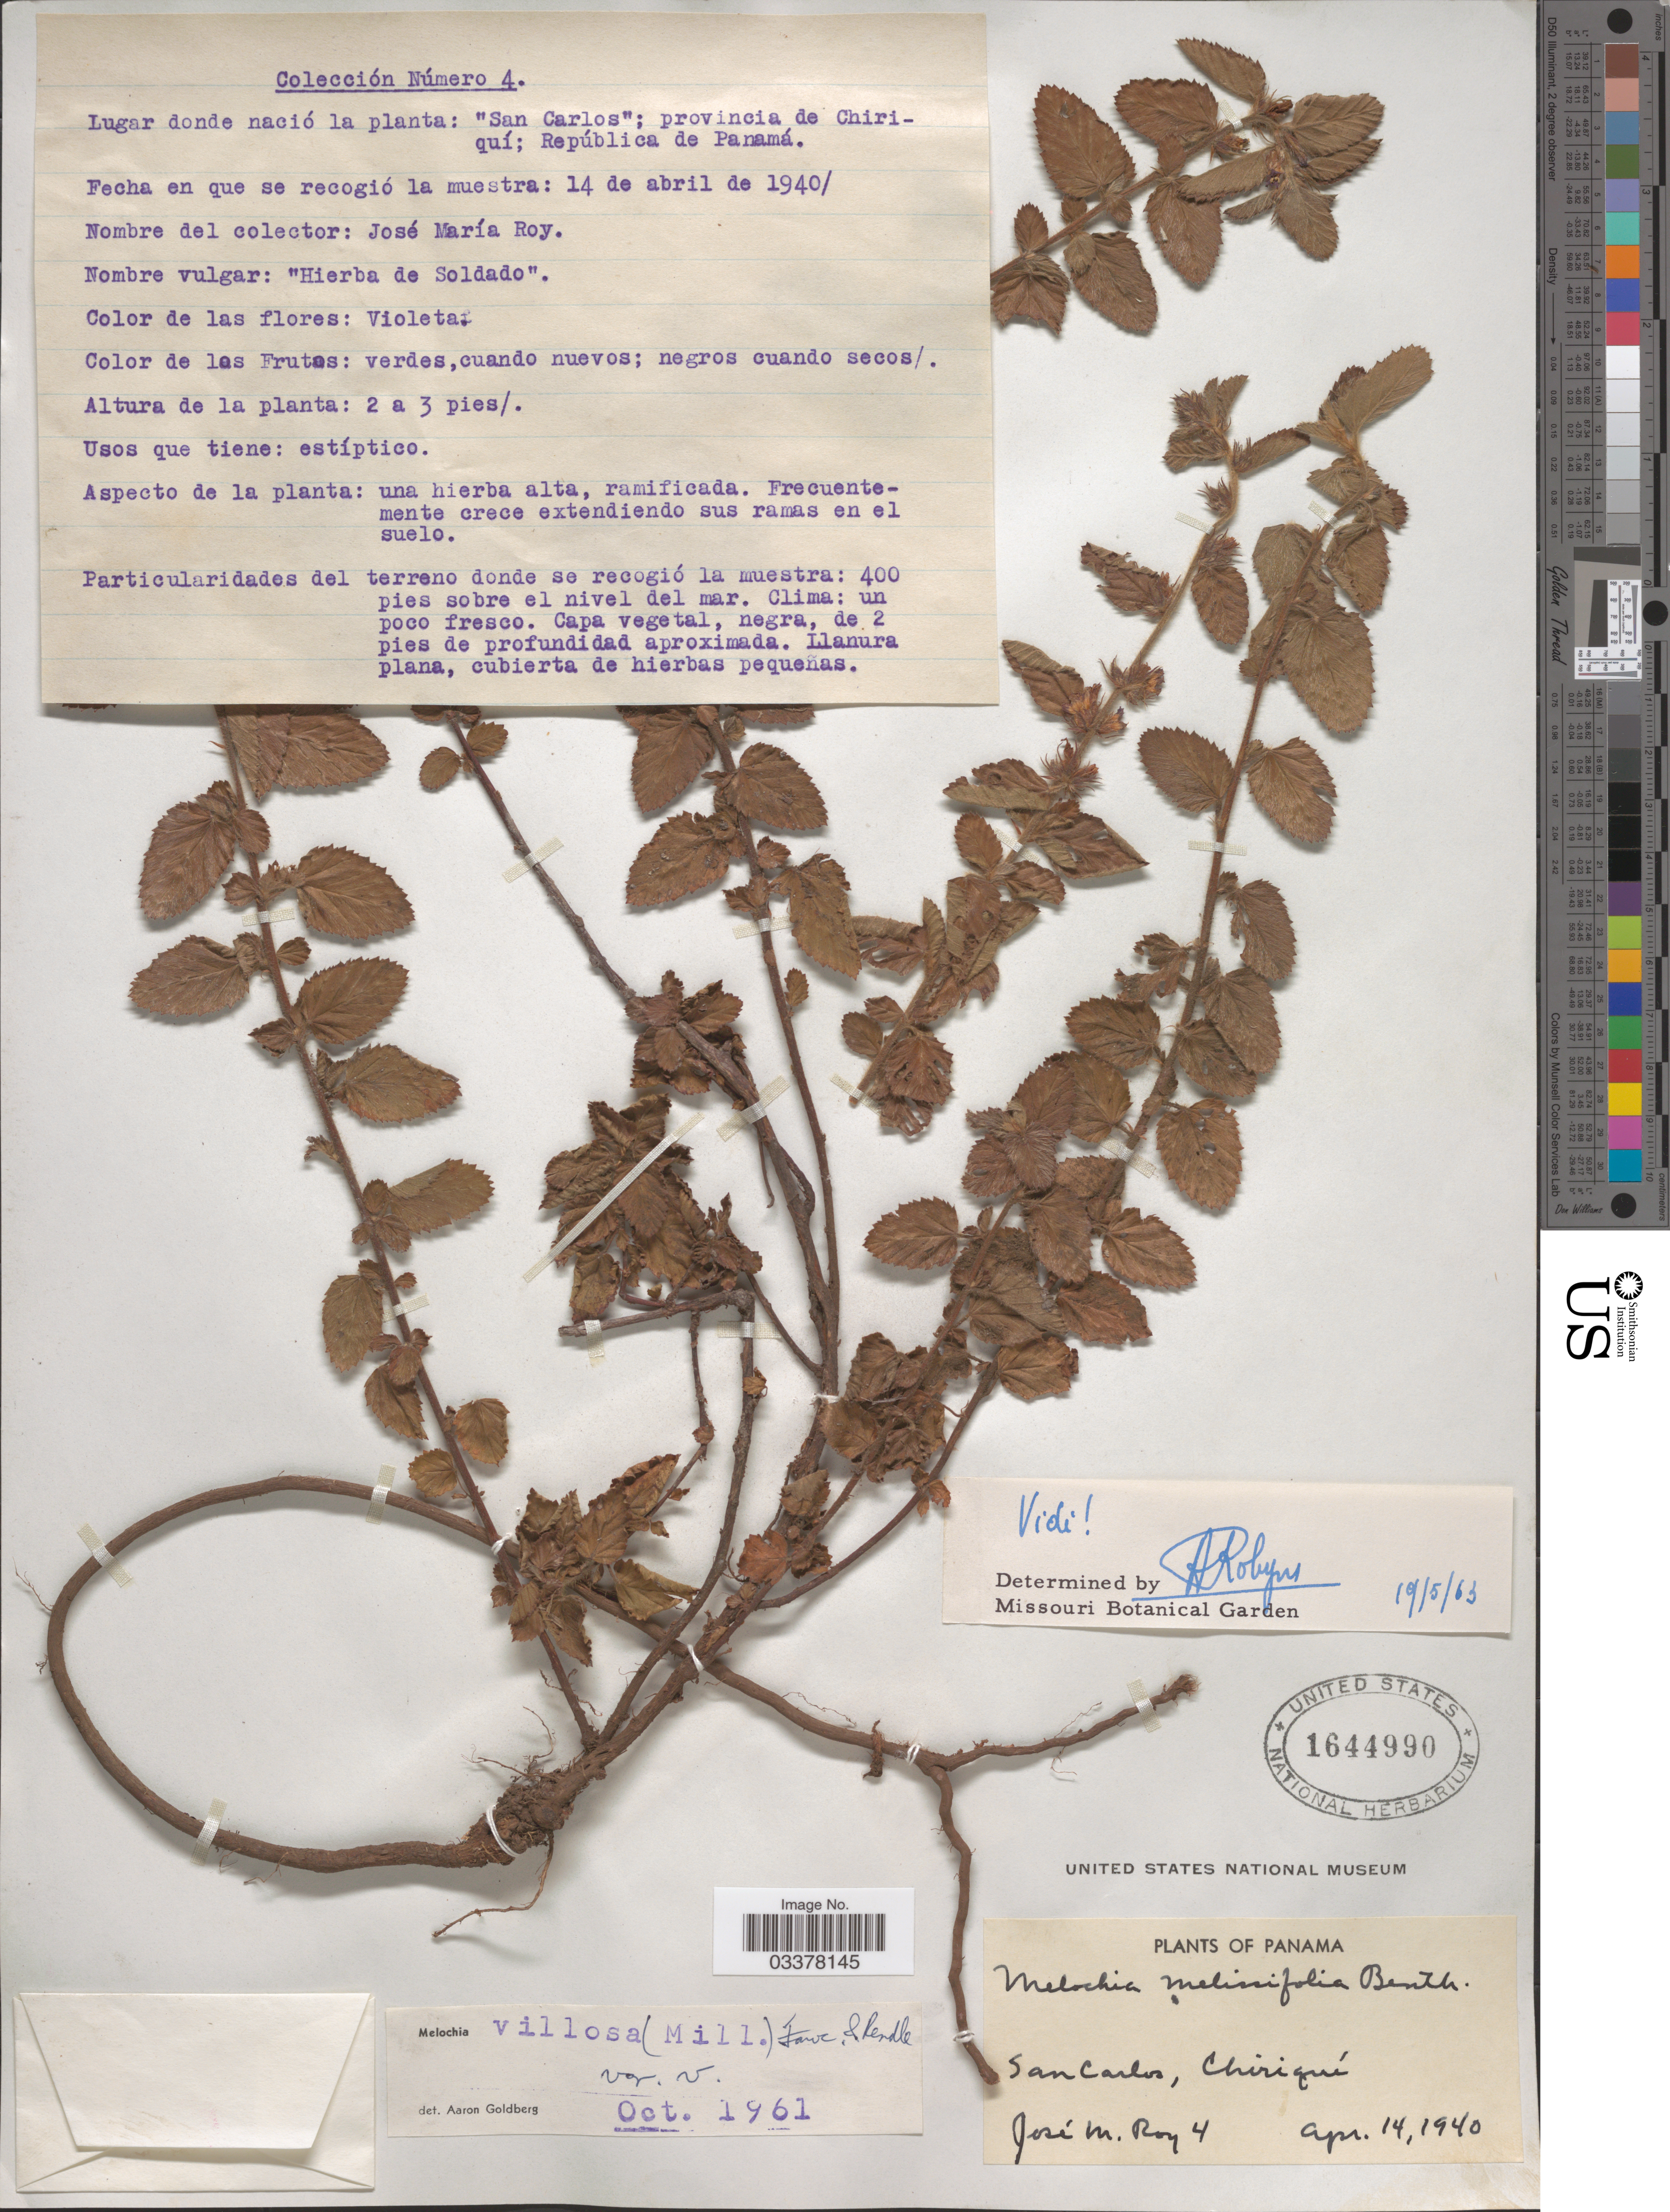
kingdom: Plantae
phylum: Tracheophyta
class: Magnoliopsida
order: Malvales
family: Malvaceae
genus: Melochia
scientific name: Melochia spicata var. spicata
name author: (L.) Fryxell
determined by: Dorr, L. J., (BOT), Smithsonian Institution - National Museum of Natural History (UNITED STATES)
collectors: J. Roy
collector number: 4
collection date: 1940-04-14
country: Panama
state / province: Chiriqui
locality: San Carlos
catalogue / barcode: US 1644990